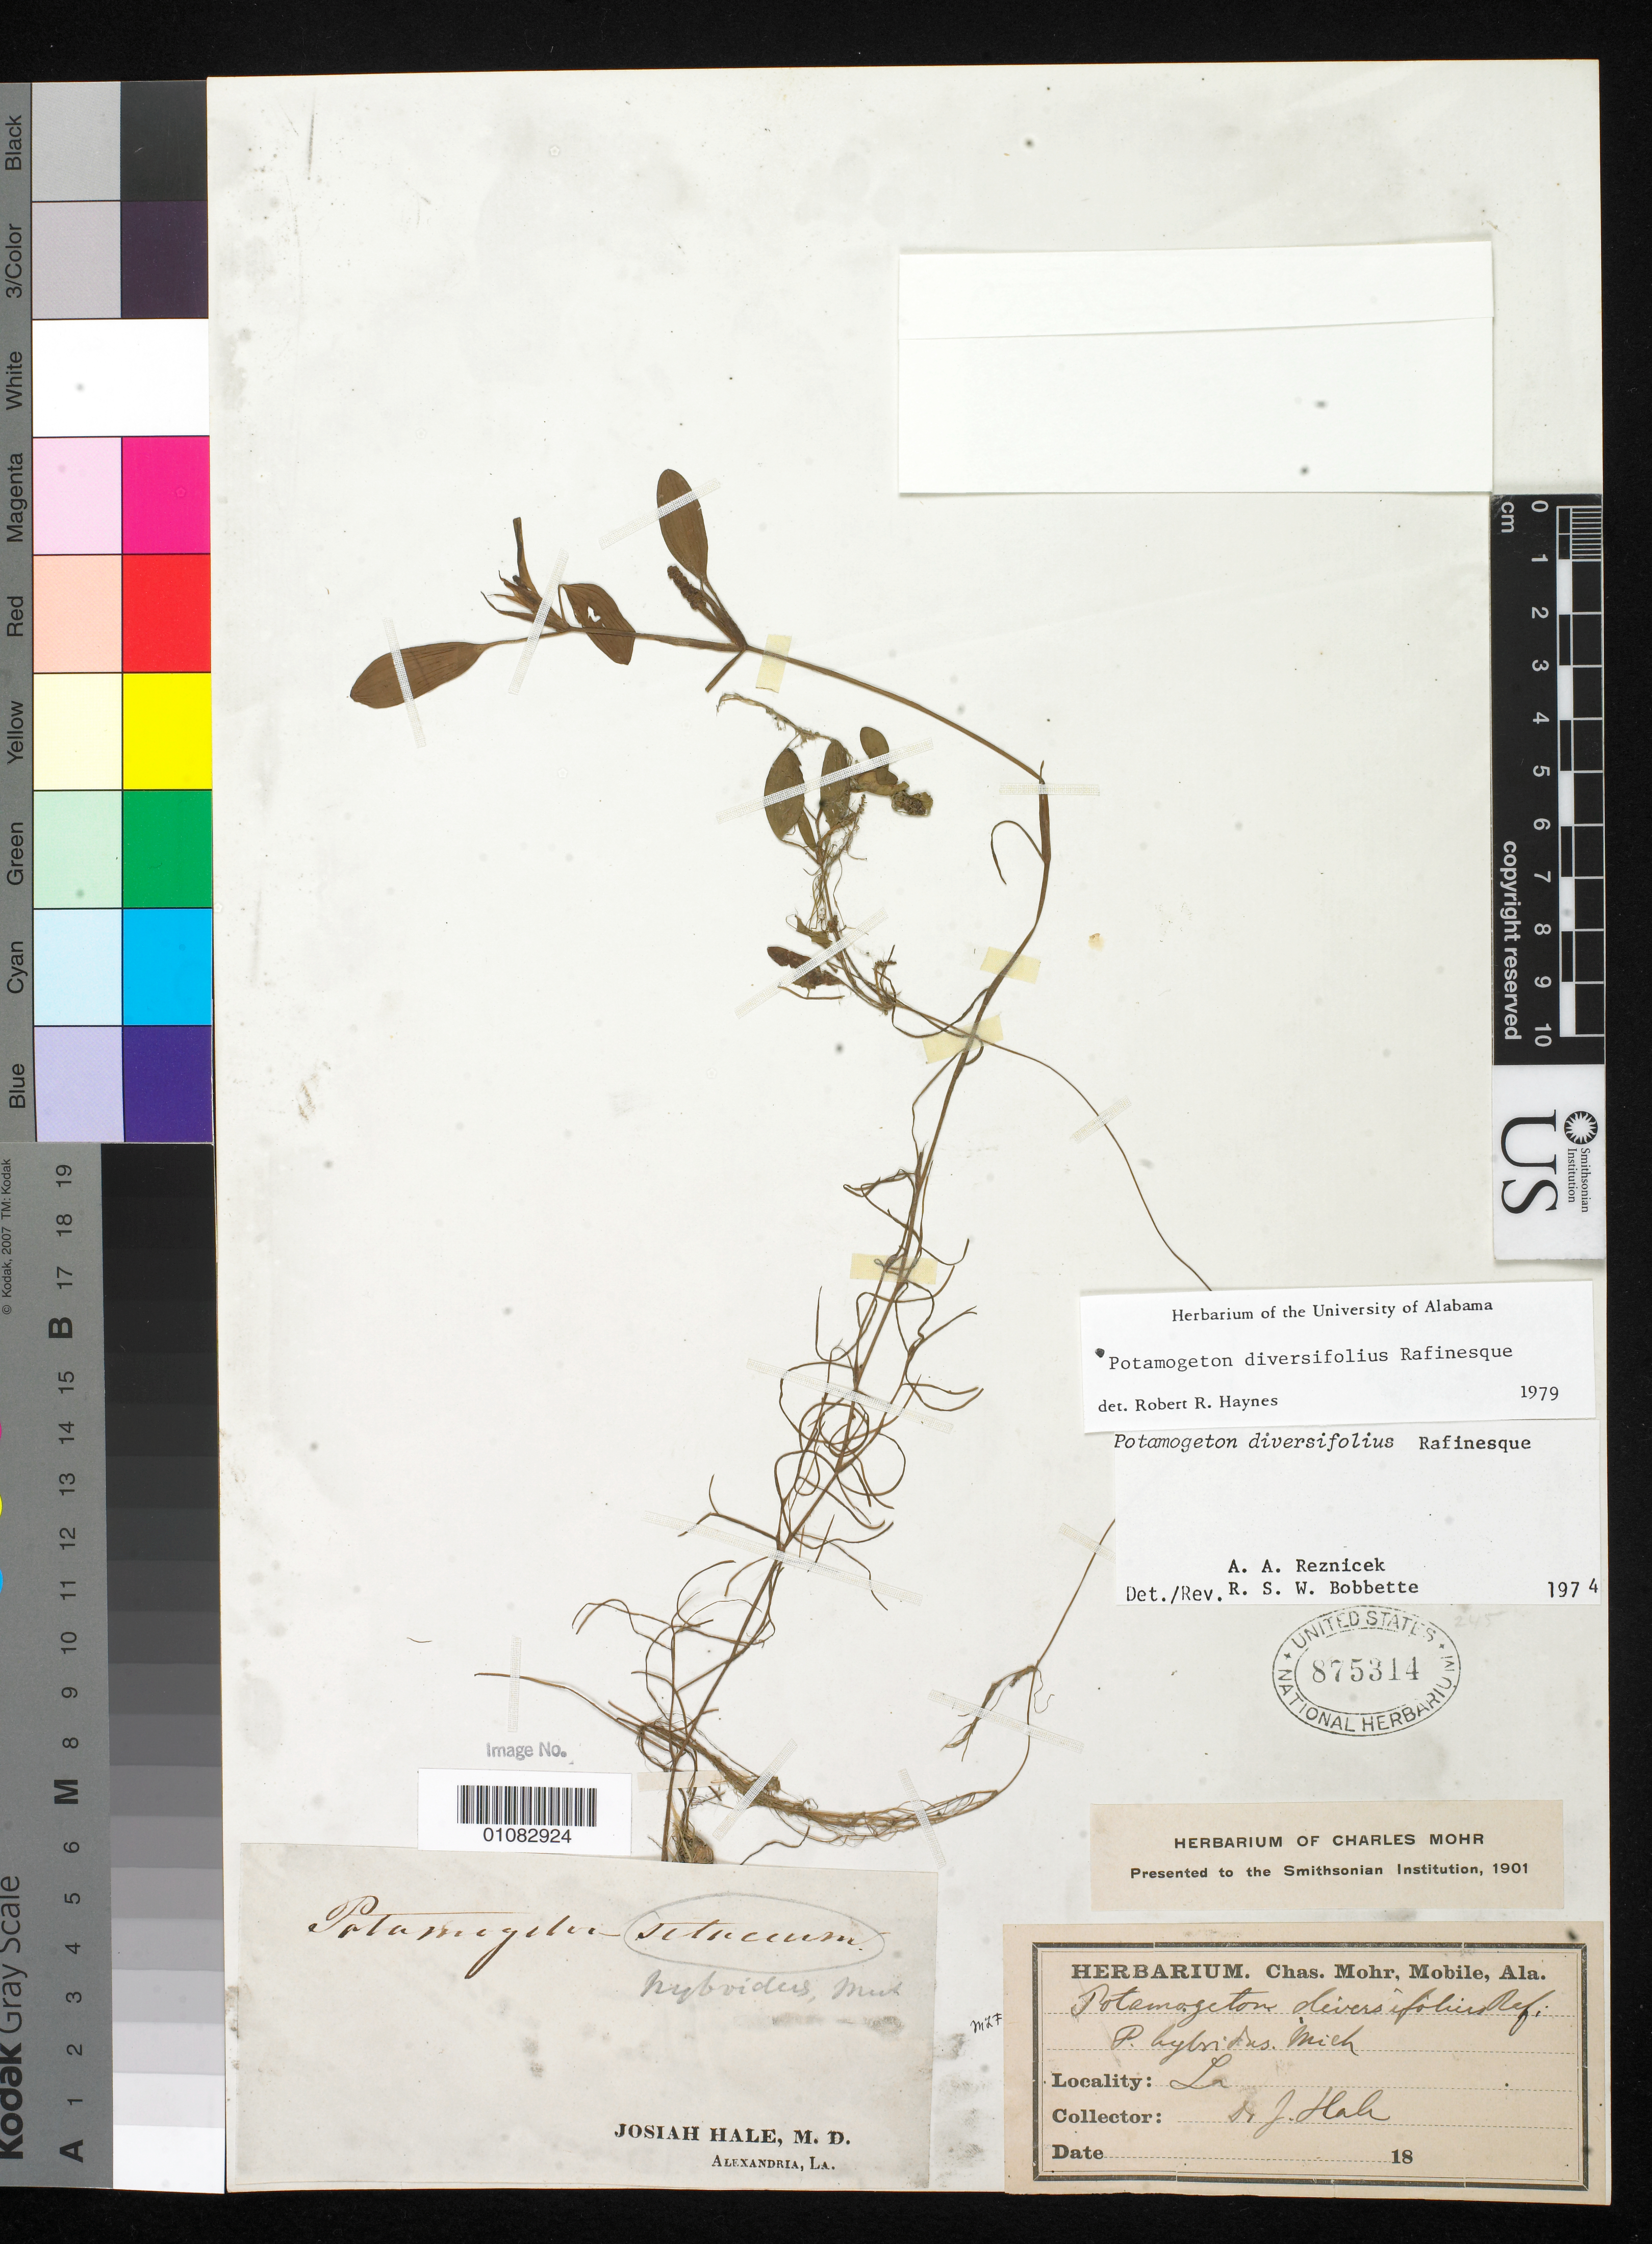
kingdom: Plantae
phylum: Tracheophyta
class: Liliopsida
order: Alismatales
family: Potamogetonaceae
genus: Potamogeton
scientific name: Potamogeton diversifolius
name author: Raf.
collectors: J. Hale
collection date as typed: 18--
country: United States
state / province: Louisiana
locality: Alexandria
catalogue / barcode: US 875314